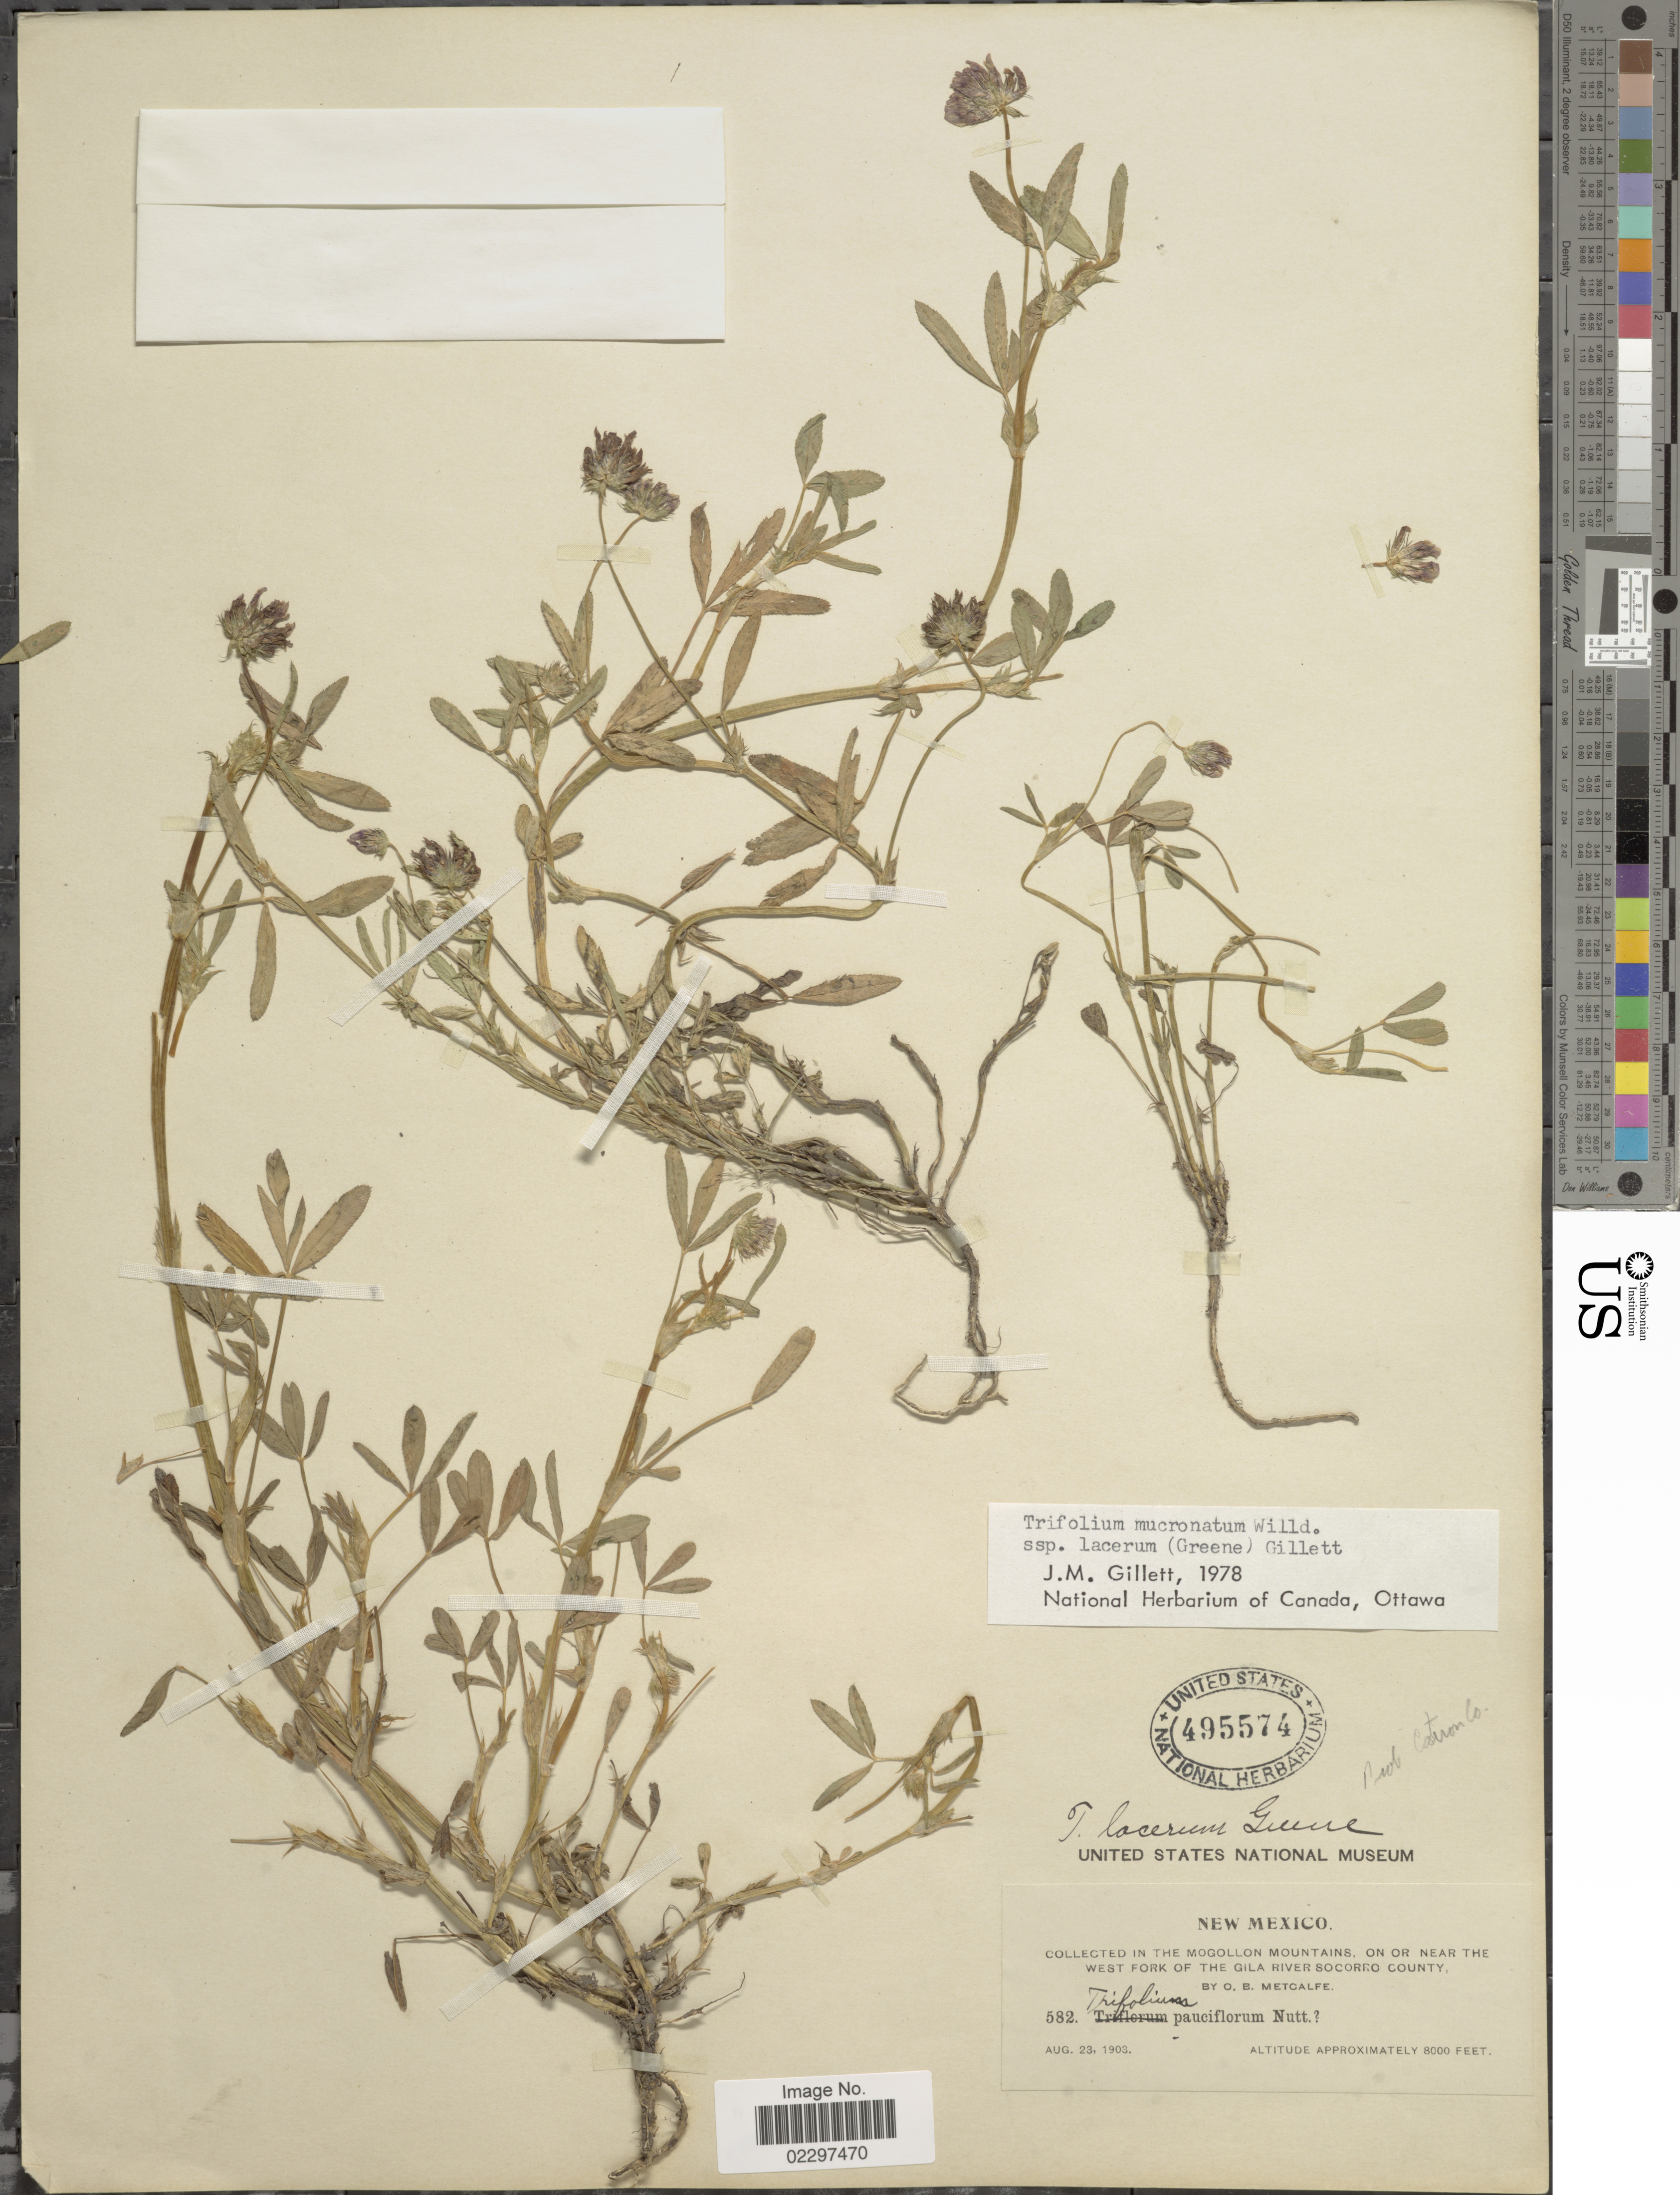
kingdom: Plantae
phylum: Tracheophyta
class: Magnoliopsida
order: Fabales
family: Fabaceae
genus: Trifolium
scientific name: Trifolium mucronatum subsp. lacerum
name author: Willd. ex Spreng.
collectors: O. B. Metcalfe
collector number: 582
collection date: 1903-08-23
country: United States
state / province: New Mexico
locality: Mogollon Mountains, on or near the West Fork of the Gila River Socorro County. Port Cateron Co.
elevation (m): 2438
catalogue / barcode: US 495574